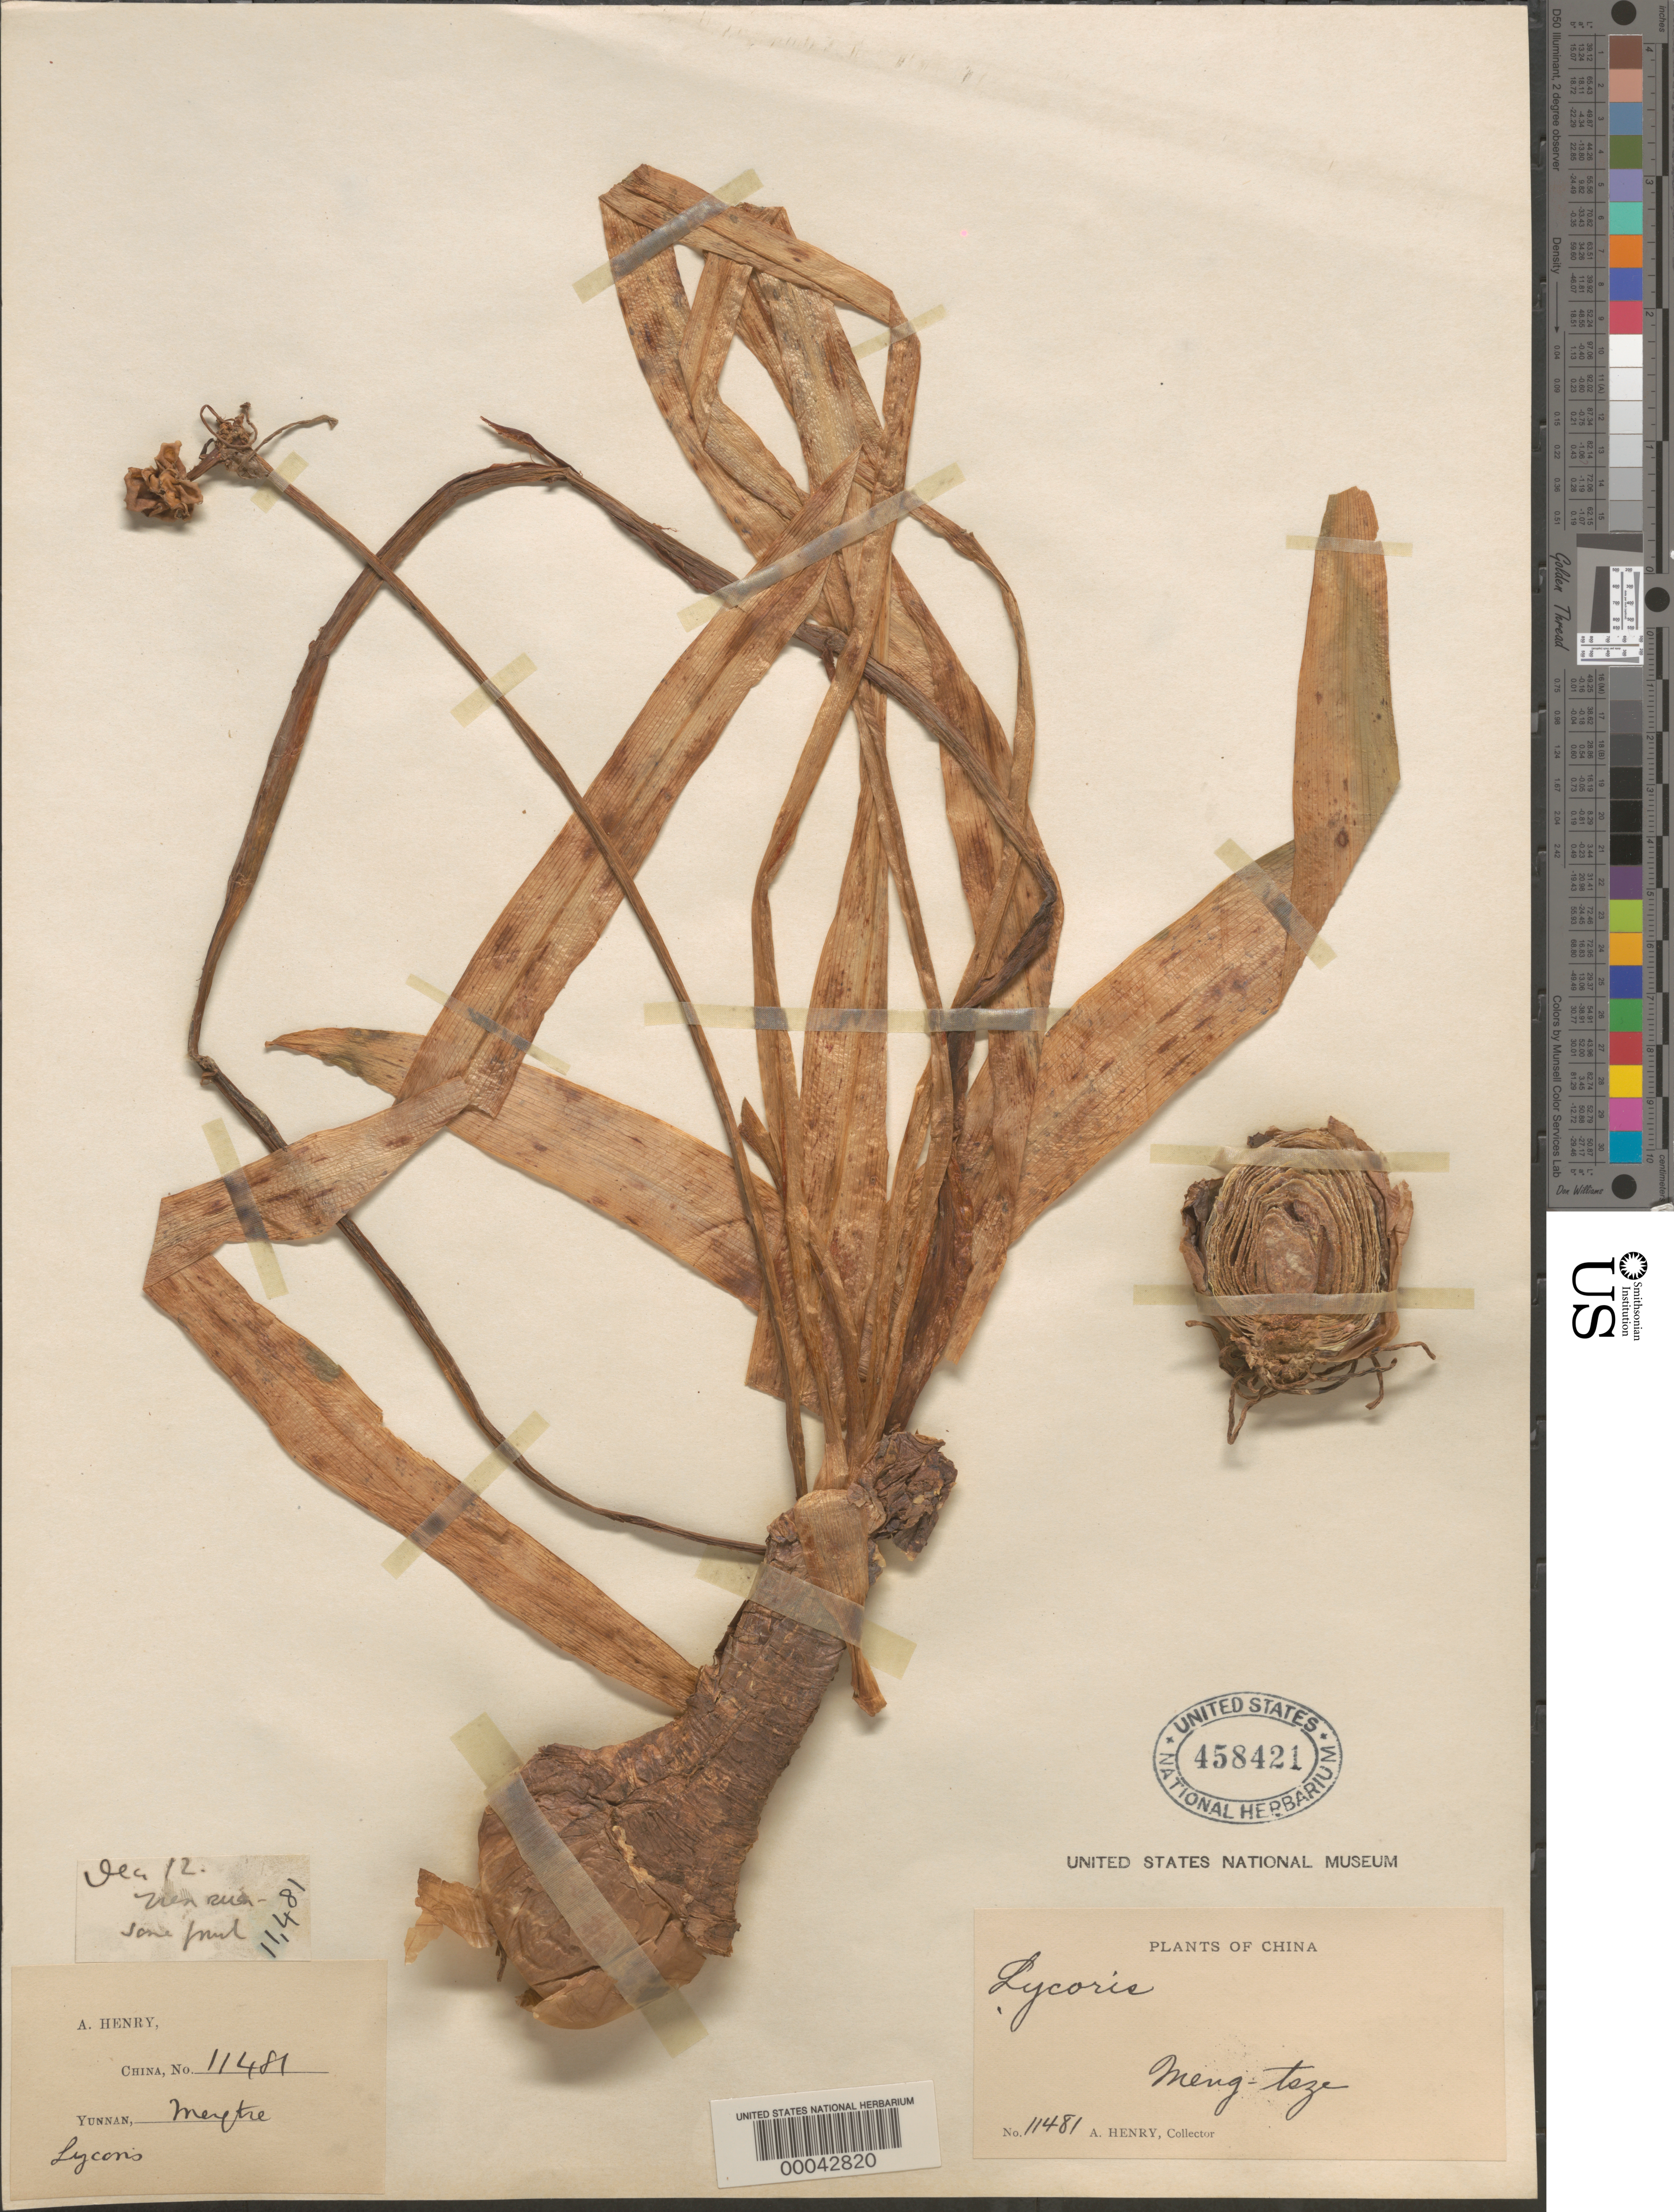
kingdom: Plantae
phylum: Tracheophyta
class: Liliopsida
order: Asparagales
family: Amaryllidaceae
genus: Lycoris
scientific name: Lycoris sp.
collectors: A. Henry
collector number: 11481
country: China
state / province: Yunnan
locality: Meng-tsze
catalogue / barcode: US 458421